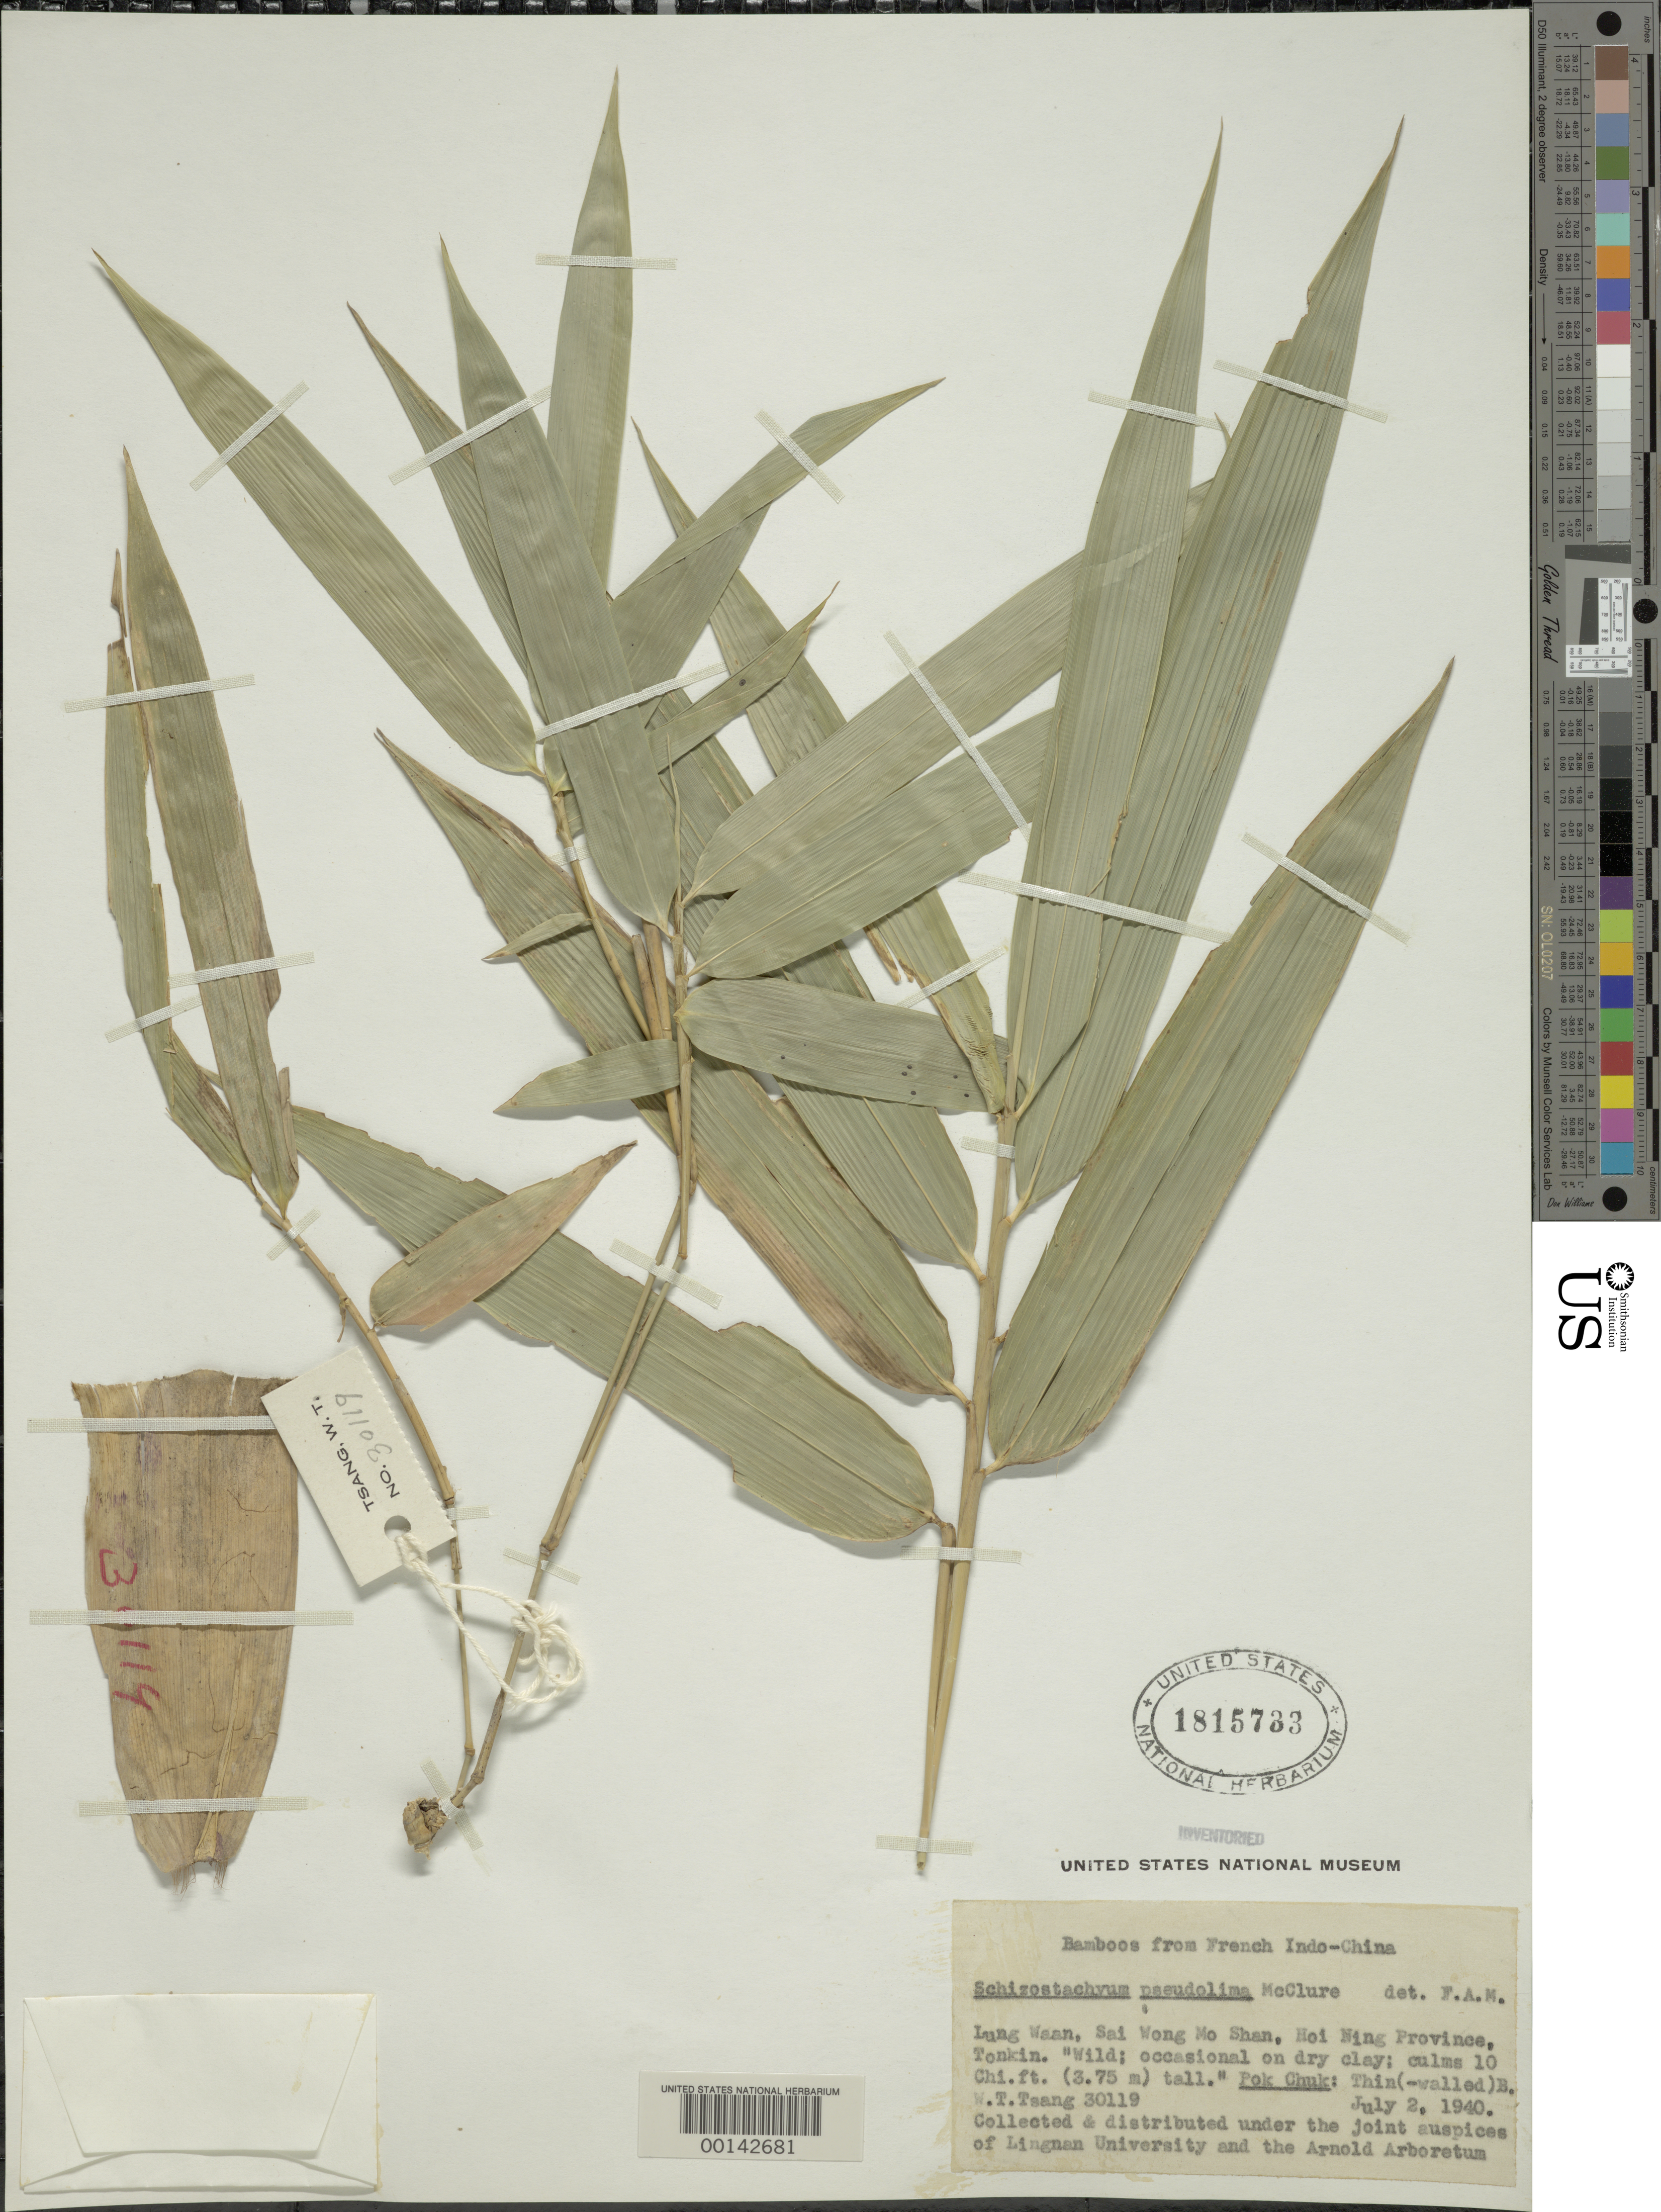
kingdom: Plantae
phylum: Tracheophyta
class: Liliopsida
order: Poales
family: Poaceae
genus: Schizostachyum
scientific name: Schizostachyum pseudolima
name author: McClure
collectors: W. T. Tsang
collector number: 30119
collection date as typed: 02 Jul 1940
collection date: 1940-07-02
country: Vietnam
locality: Hoi ning, sai wong mo shan, lung waan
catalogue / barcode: US 1815733